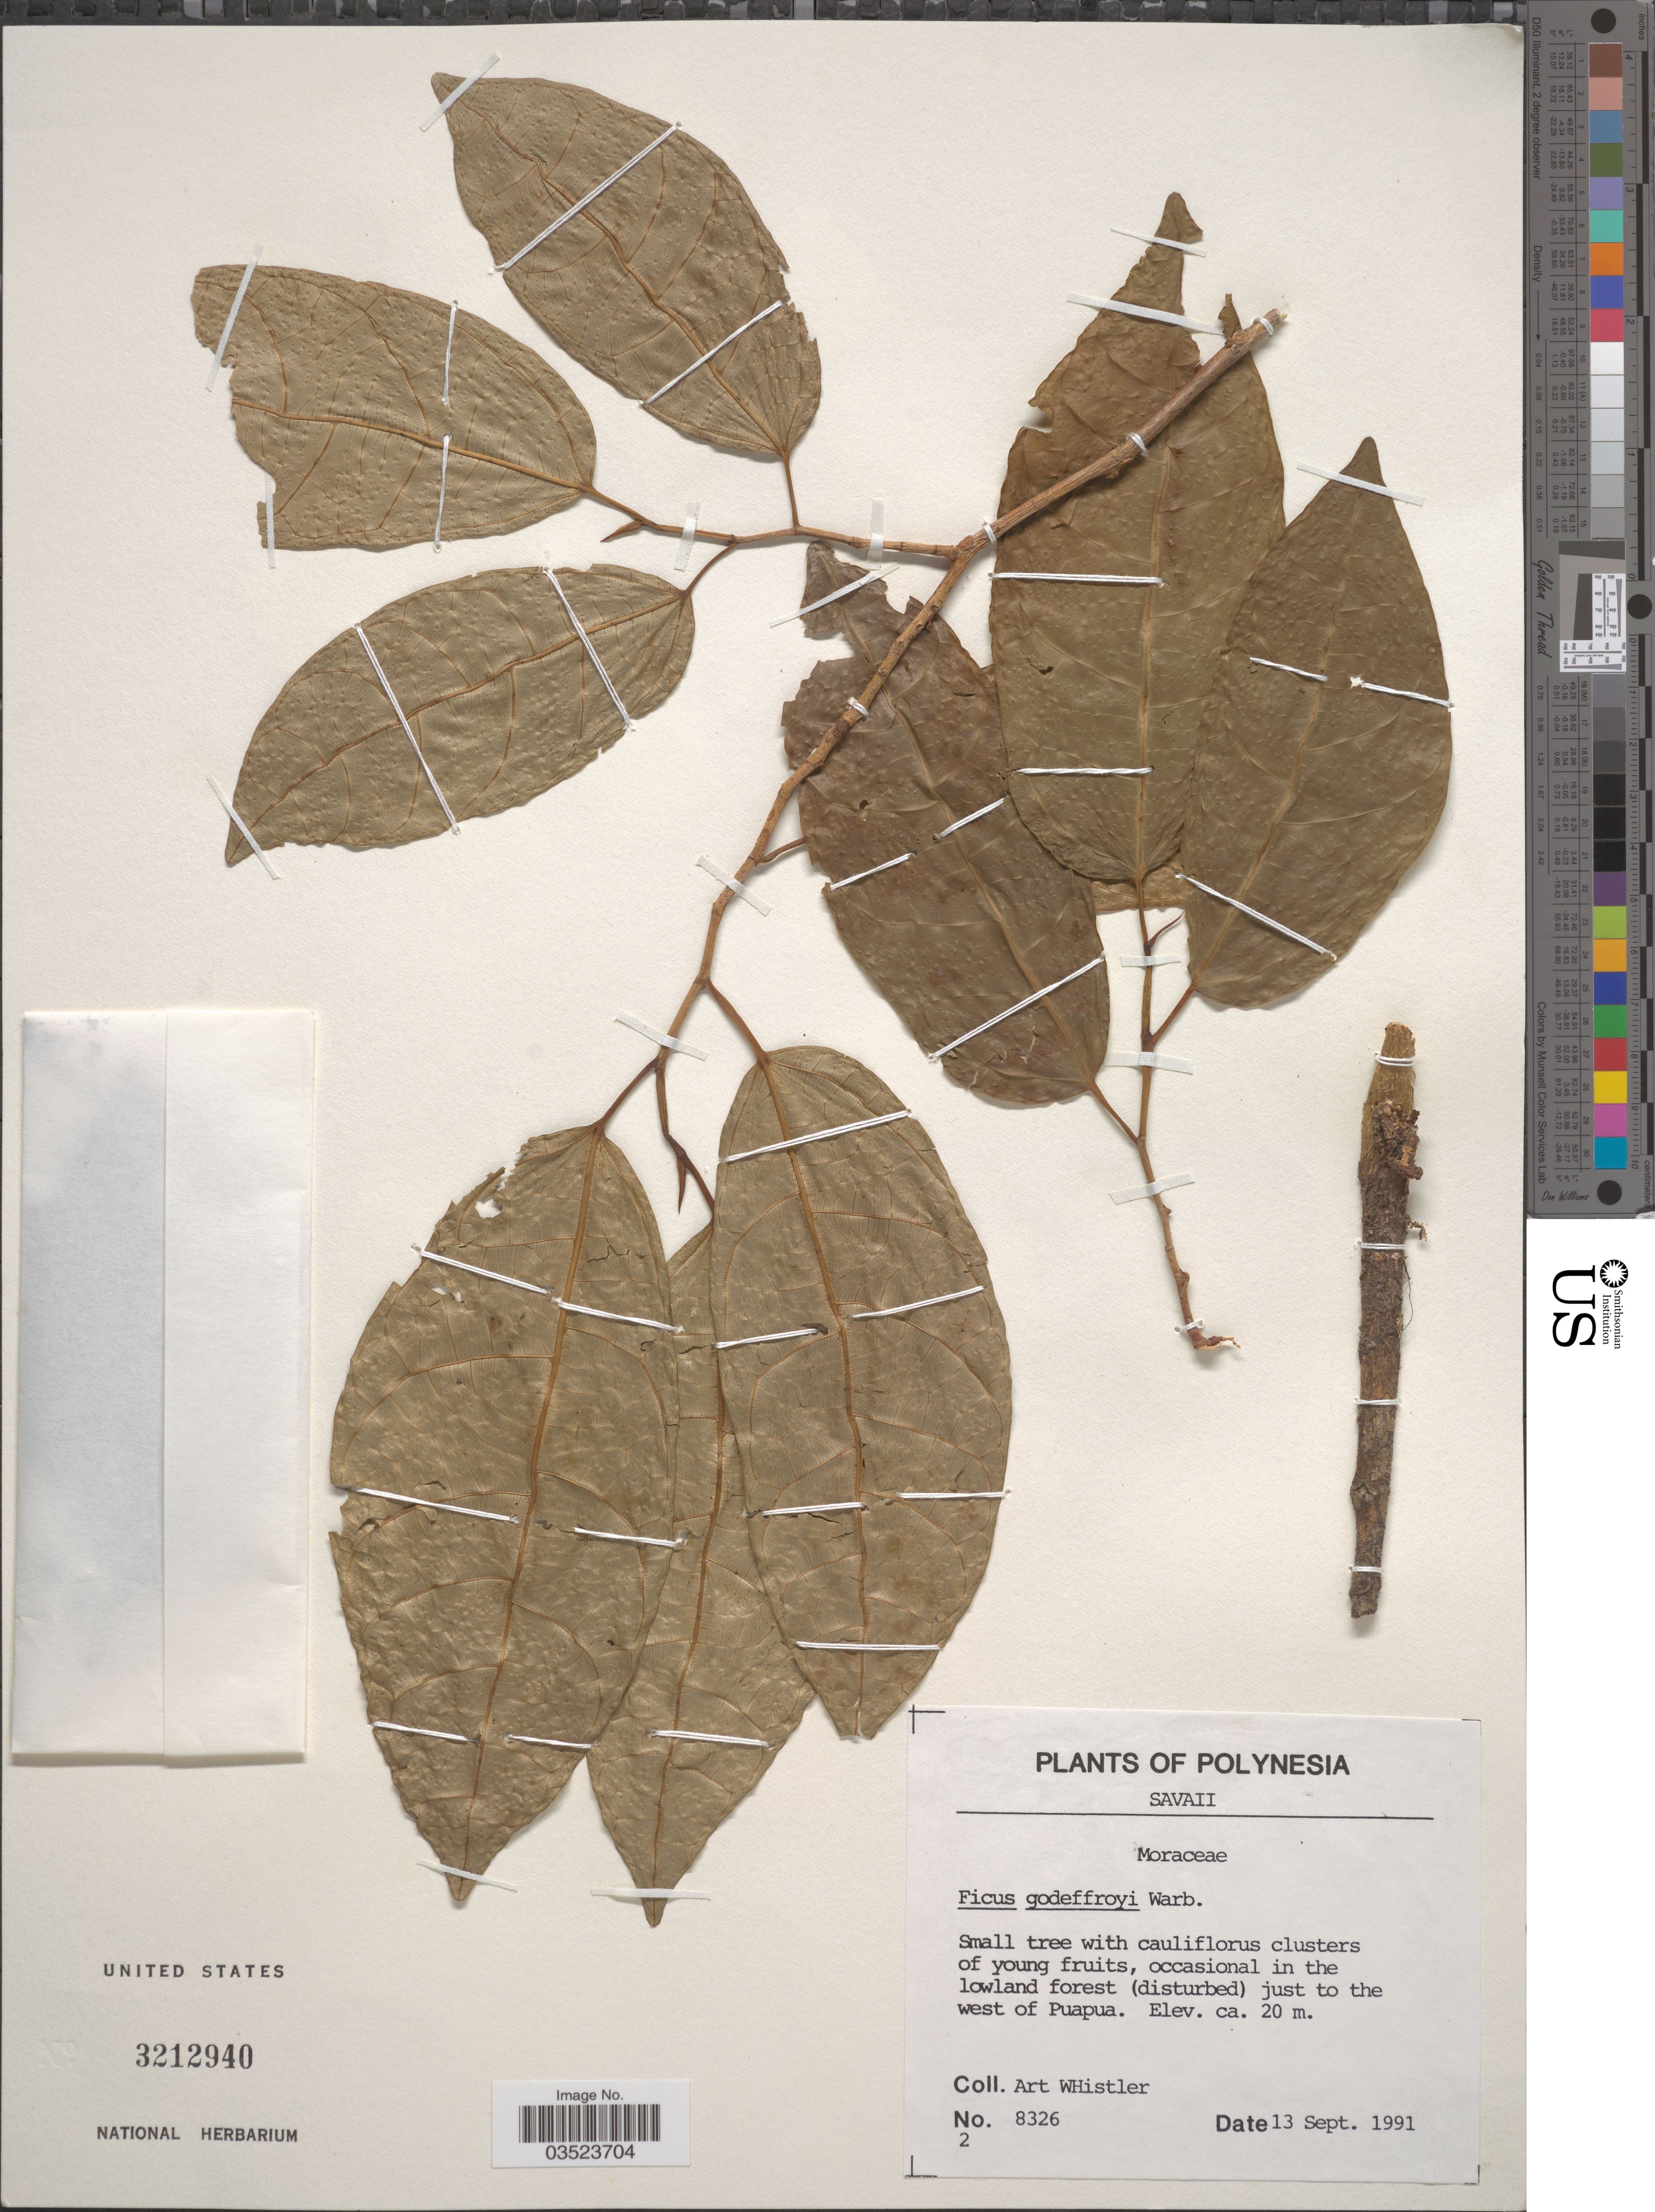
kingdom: Plantae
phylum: Tracheophyta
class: Magnoliopsida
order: Rosales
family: Moraceae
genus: Ficus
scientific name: Ficus godeffroyi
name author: Warb.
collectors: A. Whistler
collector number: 8326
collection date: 1991-09-13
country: Samoa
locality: Polynesia. Occasional in the lowland forest (disturbed) just to the west of Puapua.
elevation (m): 20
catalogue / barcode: US 3212940